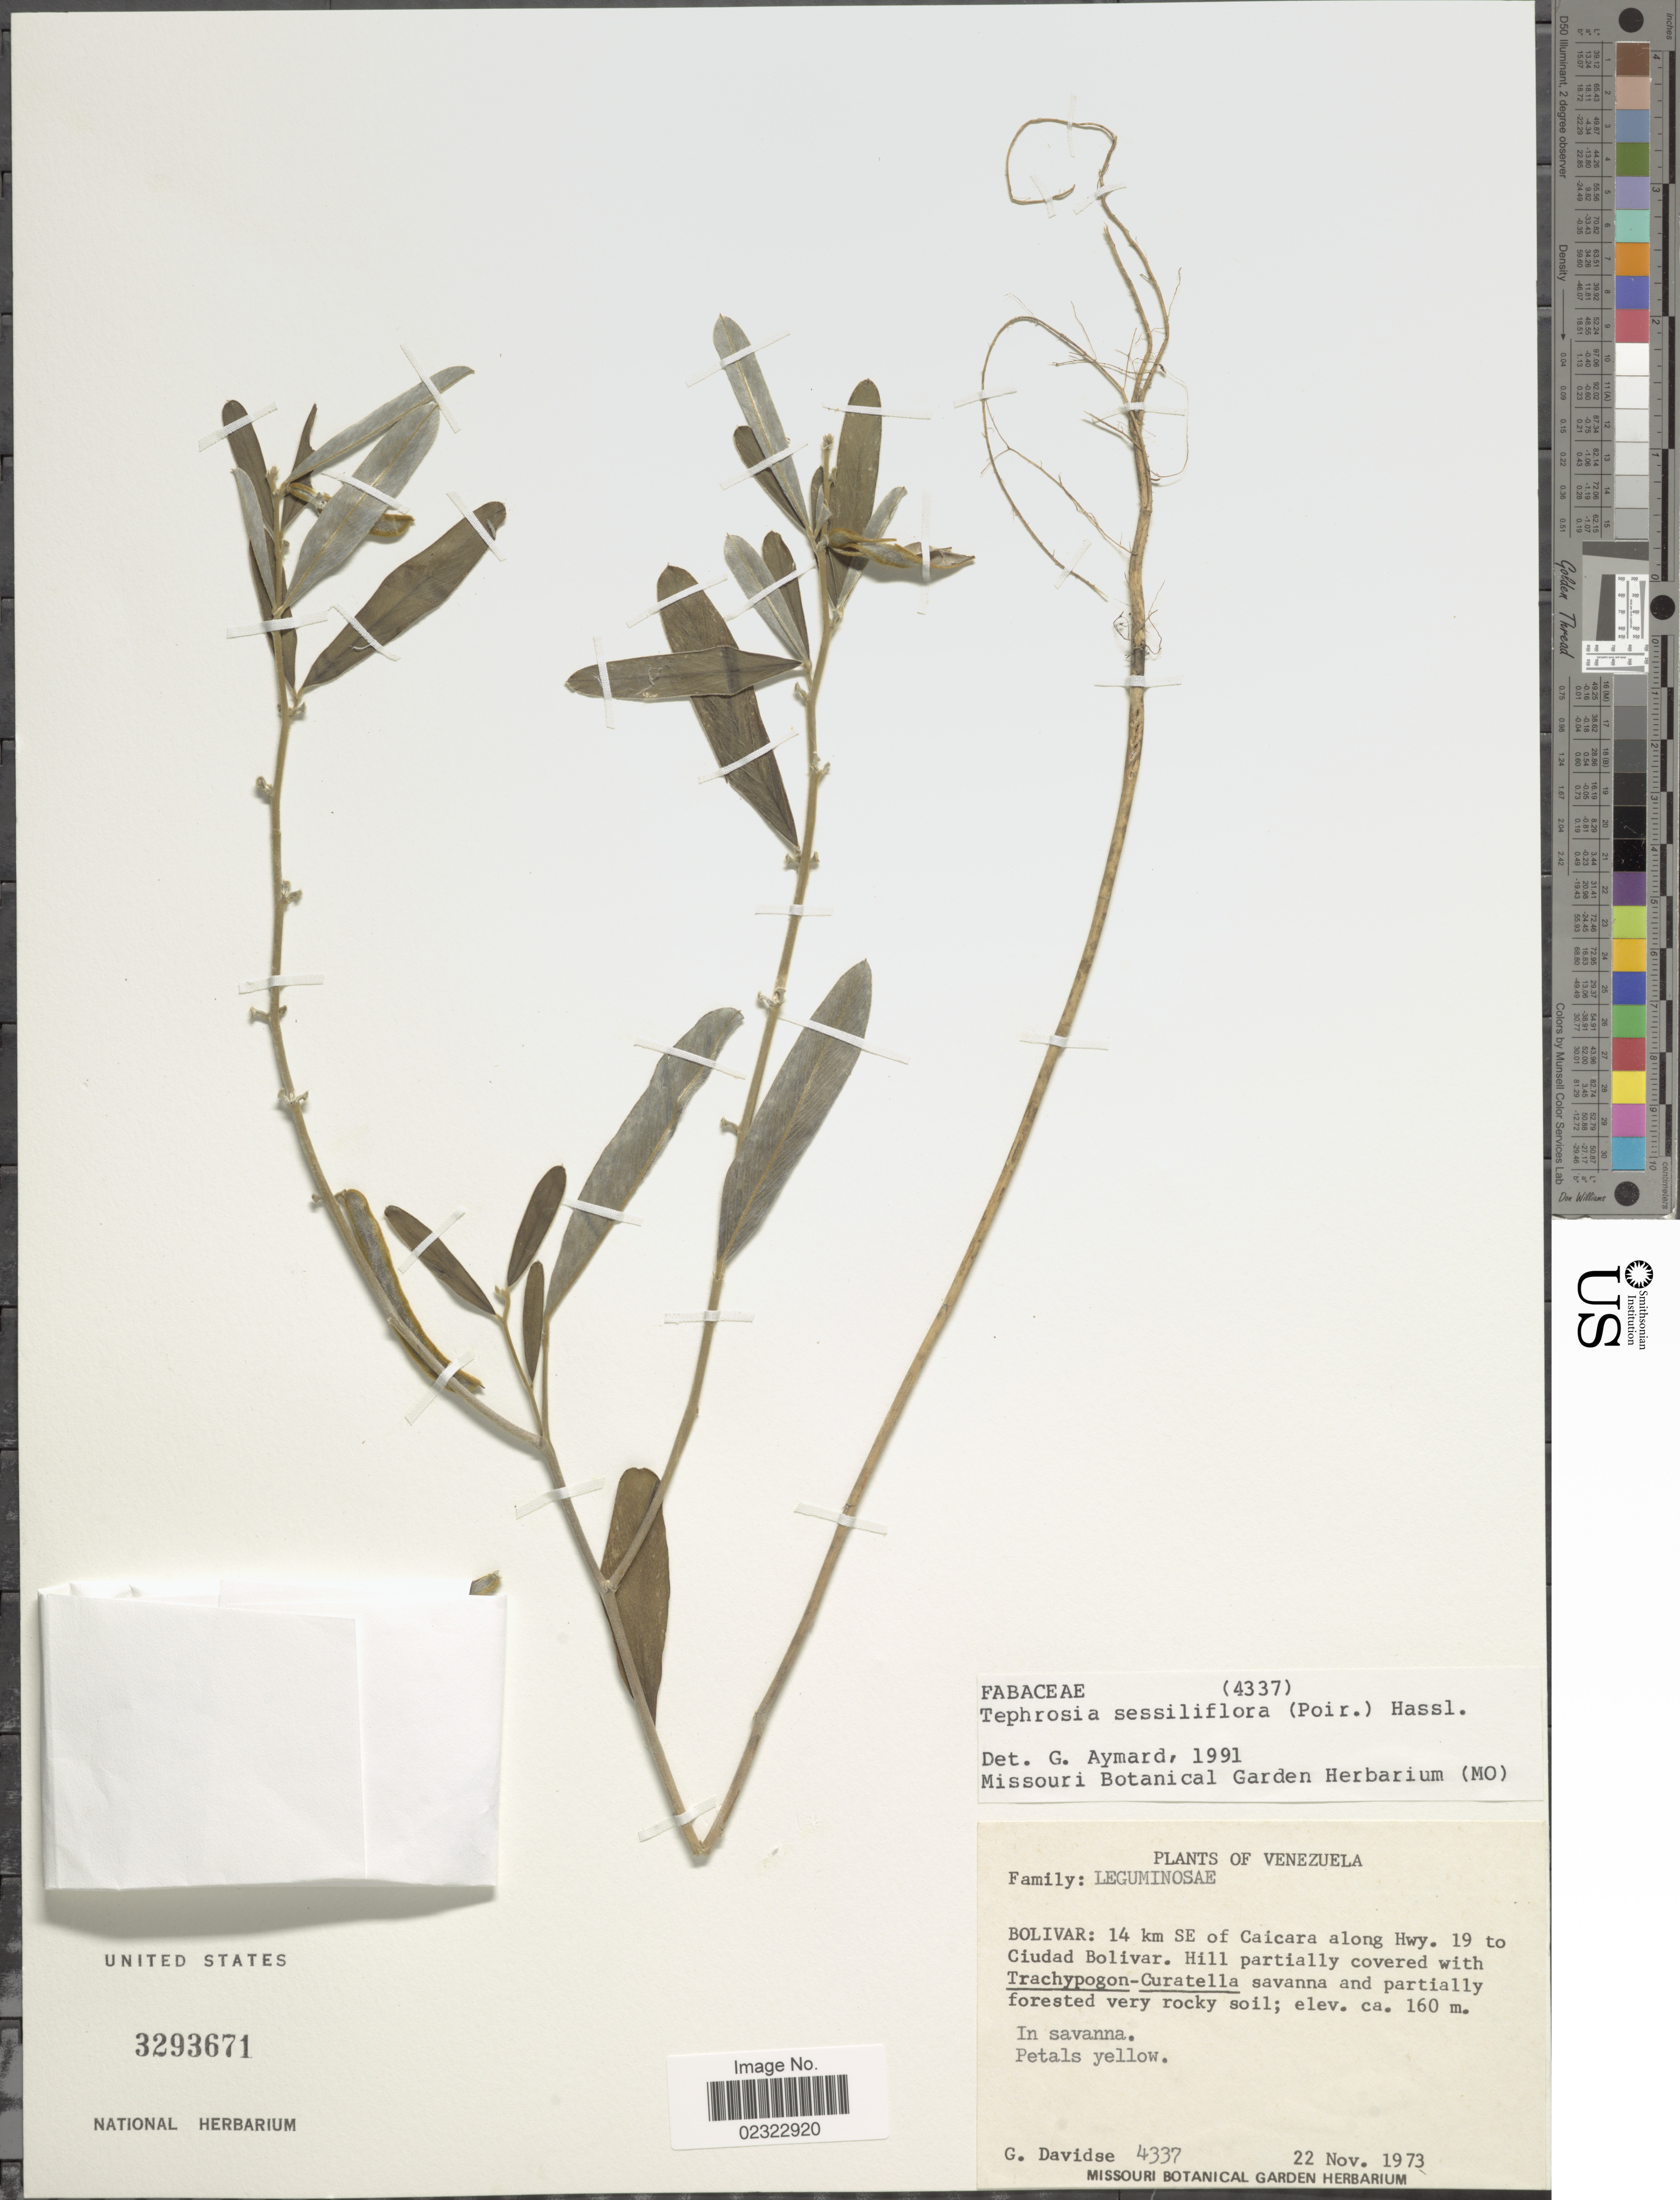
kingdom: Plantae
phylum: Tracheophyta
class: Magnoliopsida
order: Fabales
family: Fabaceae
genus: Tephrosia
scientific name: Tephrosia sessiliflora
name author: (Poir.) Hassl.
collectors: G. Davidse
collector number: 4337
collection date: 1973-11-22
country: Venezuela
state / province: Bolivar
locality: Bolivar: 14 km SE of Caicara along Hwy 19 to Ciudad Bolivar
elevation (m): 160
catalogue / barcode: US 3293671